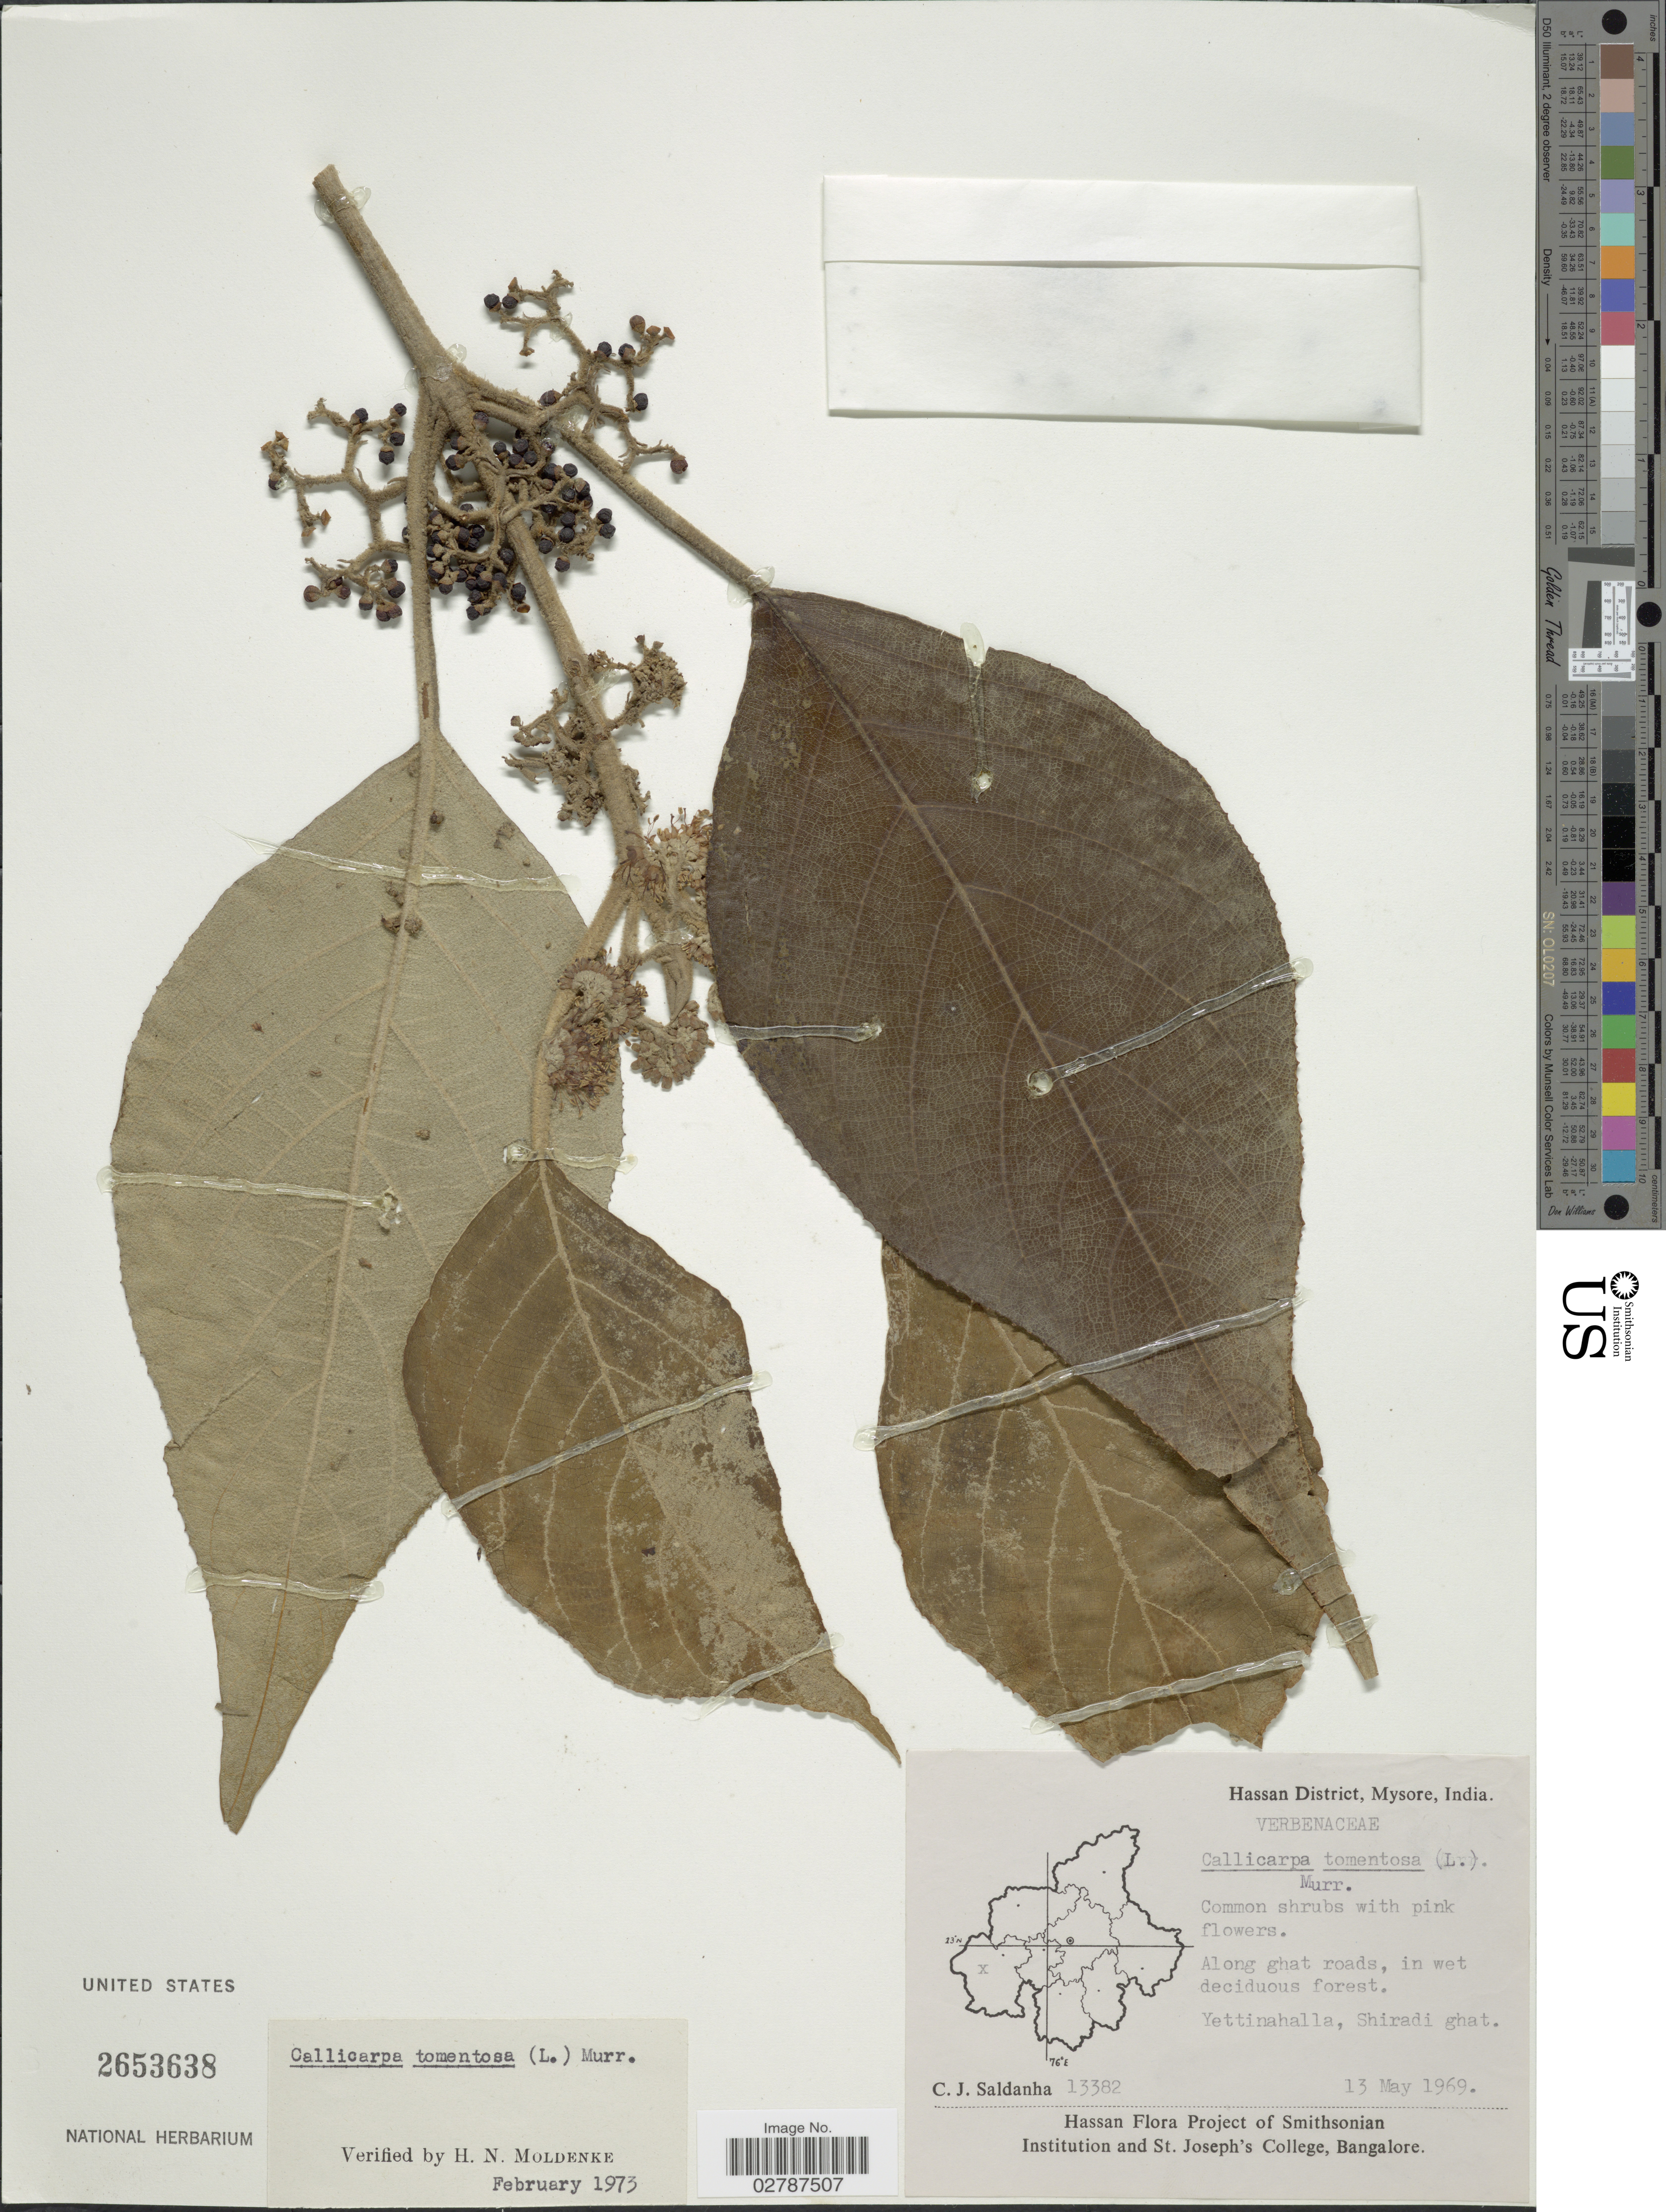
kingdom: Plantae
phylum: Tracheophyta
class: Magnoliopsida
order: Lamiales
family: Lamiaceae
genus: Callicarpa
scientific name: Callicarpa tomentosa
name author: (L.) L.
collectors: C. J. Saldanha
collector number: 13382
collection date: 1969-05-13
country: India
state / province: Karnataka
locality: Hassan District, Mysore. Yettinahalla, Shiradi ghat.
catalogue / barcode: US 2653638